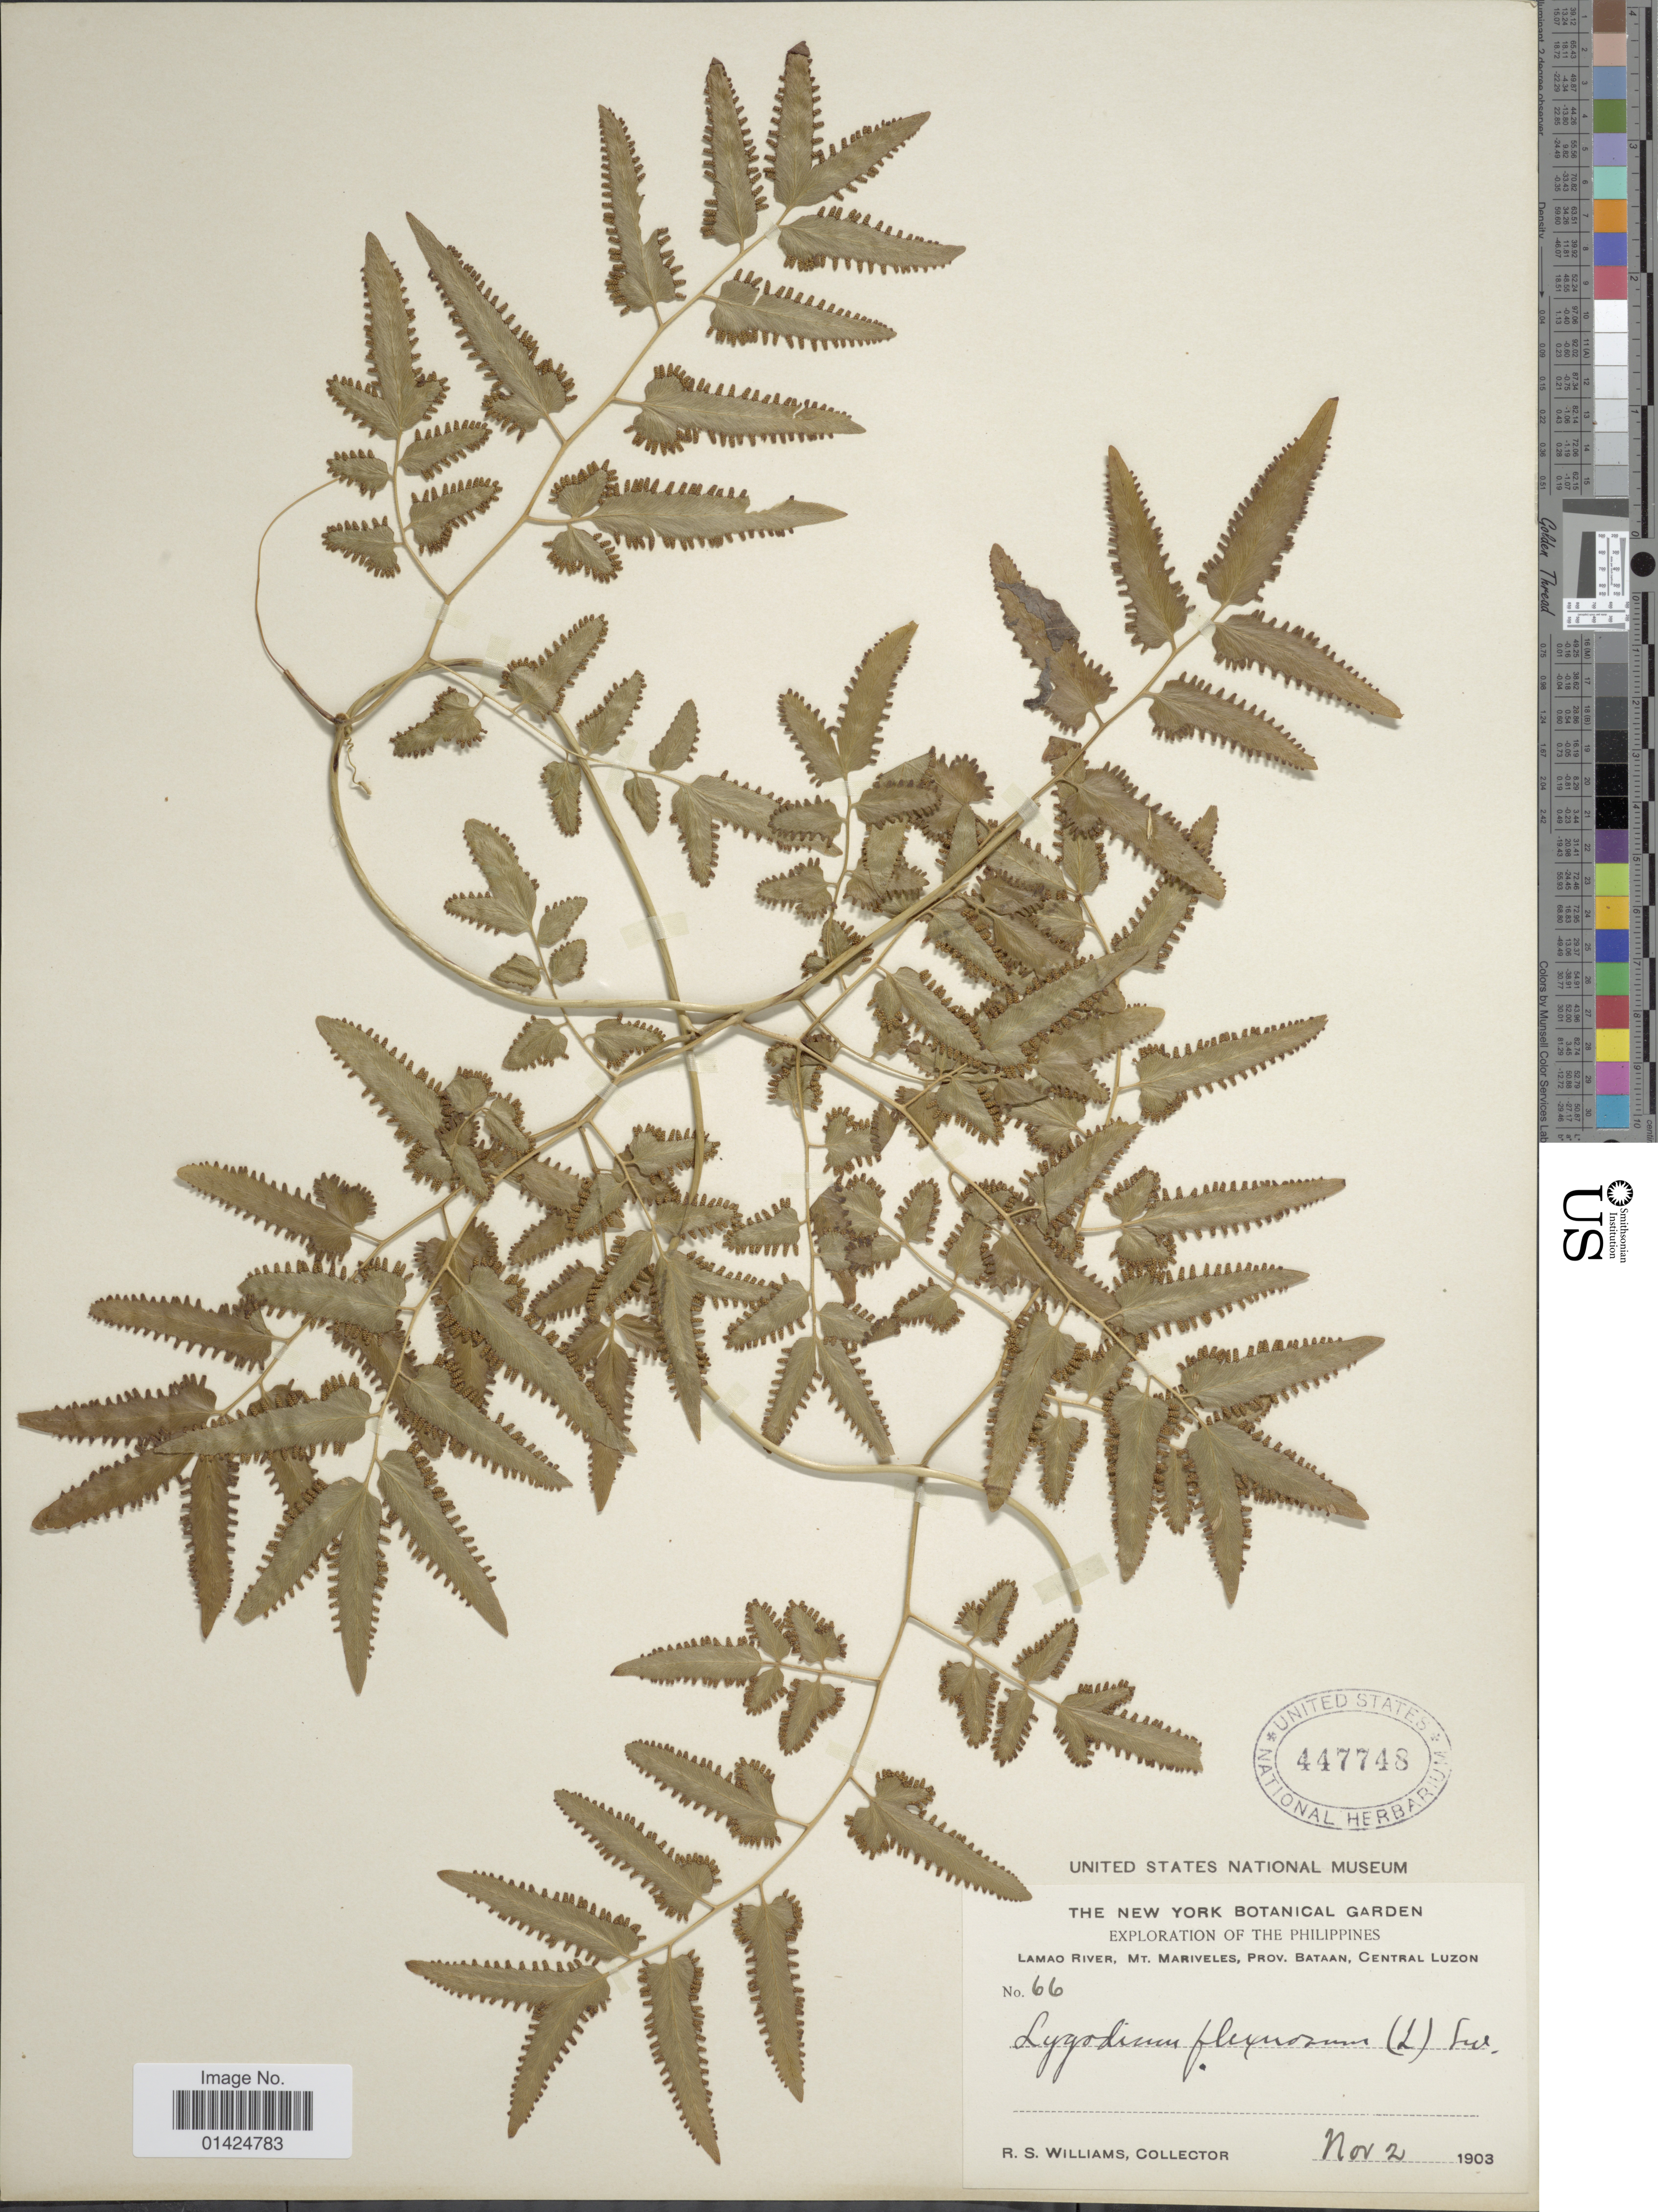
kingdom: Plantae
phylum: Tracheophyta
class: Polypodiopsida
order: Schizaeales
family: Lygodiaceae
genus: Lygodium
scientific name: Lygodium flexuosum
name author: Sw.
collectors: R. S. Williams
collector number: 66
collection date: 1903-11-02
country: Philippines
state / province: Central Luzon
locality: Lamao River, Mt. Mariveles, prov. Bataan.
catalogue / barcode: US 447748